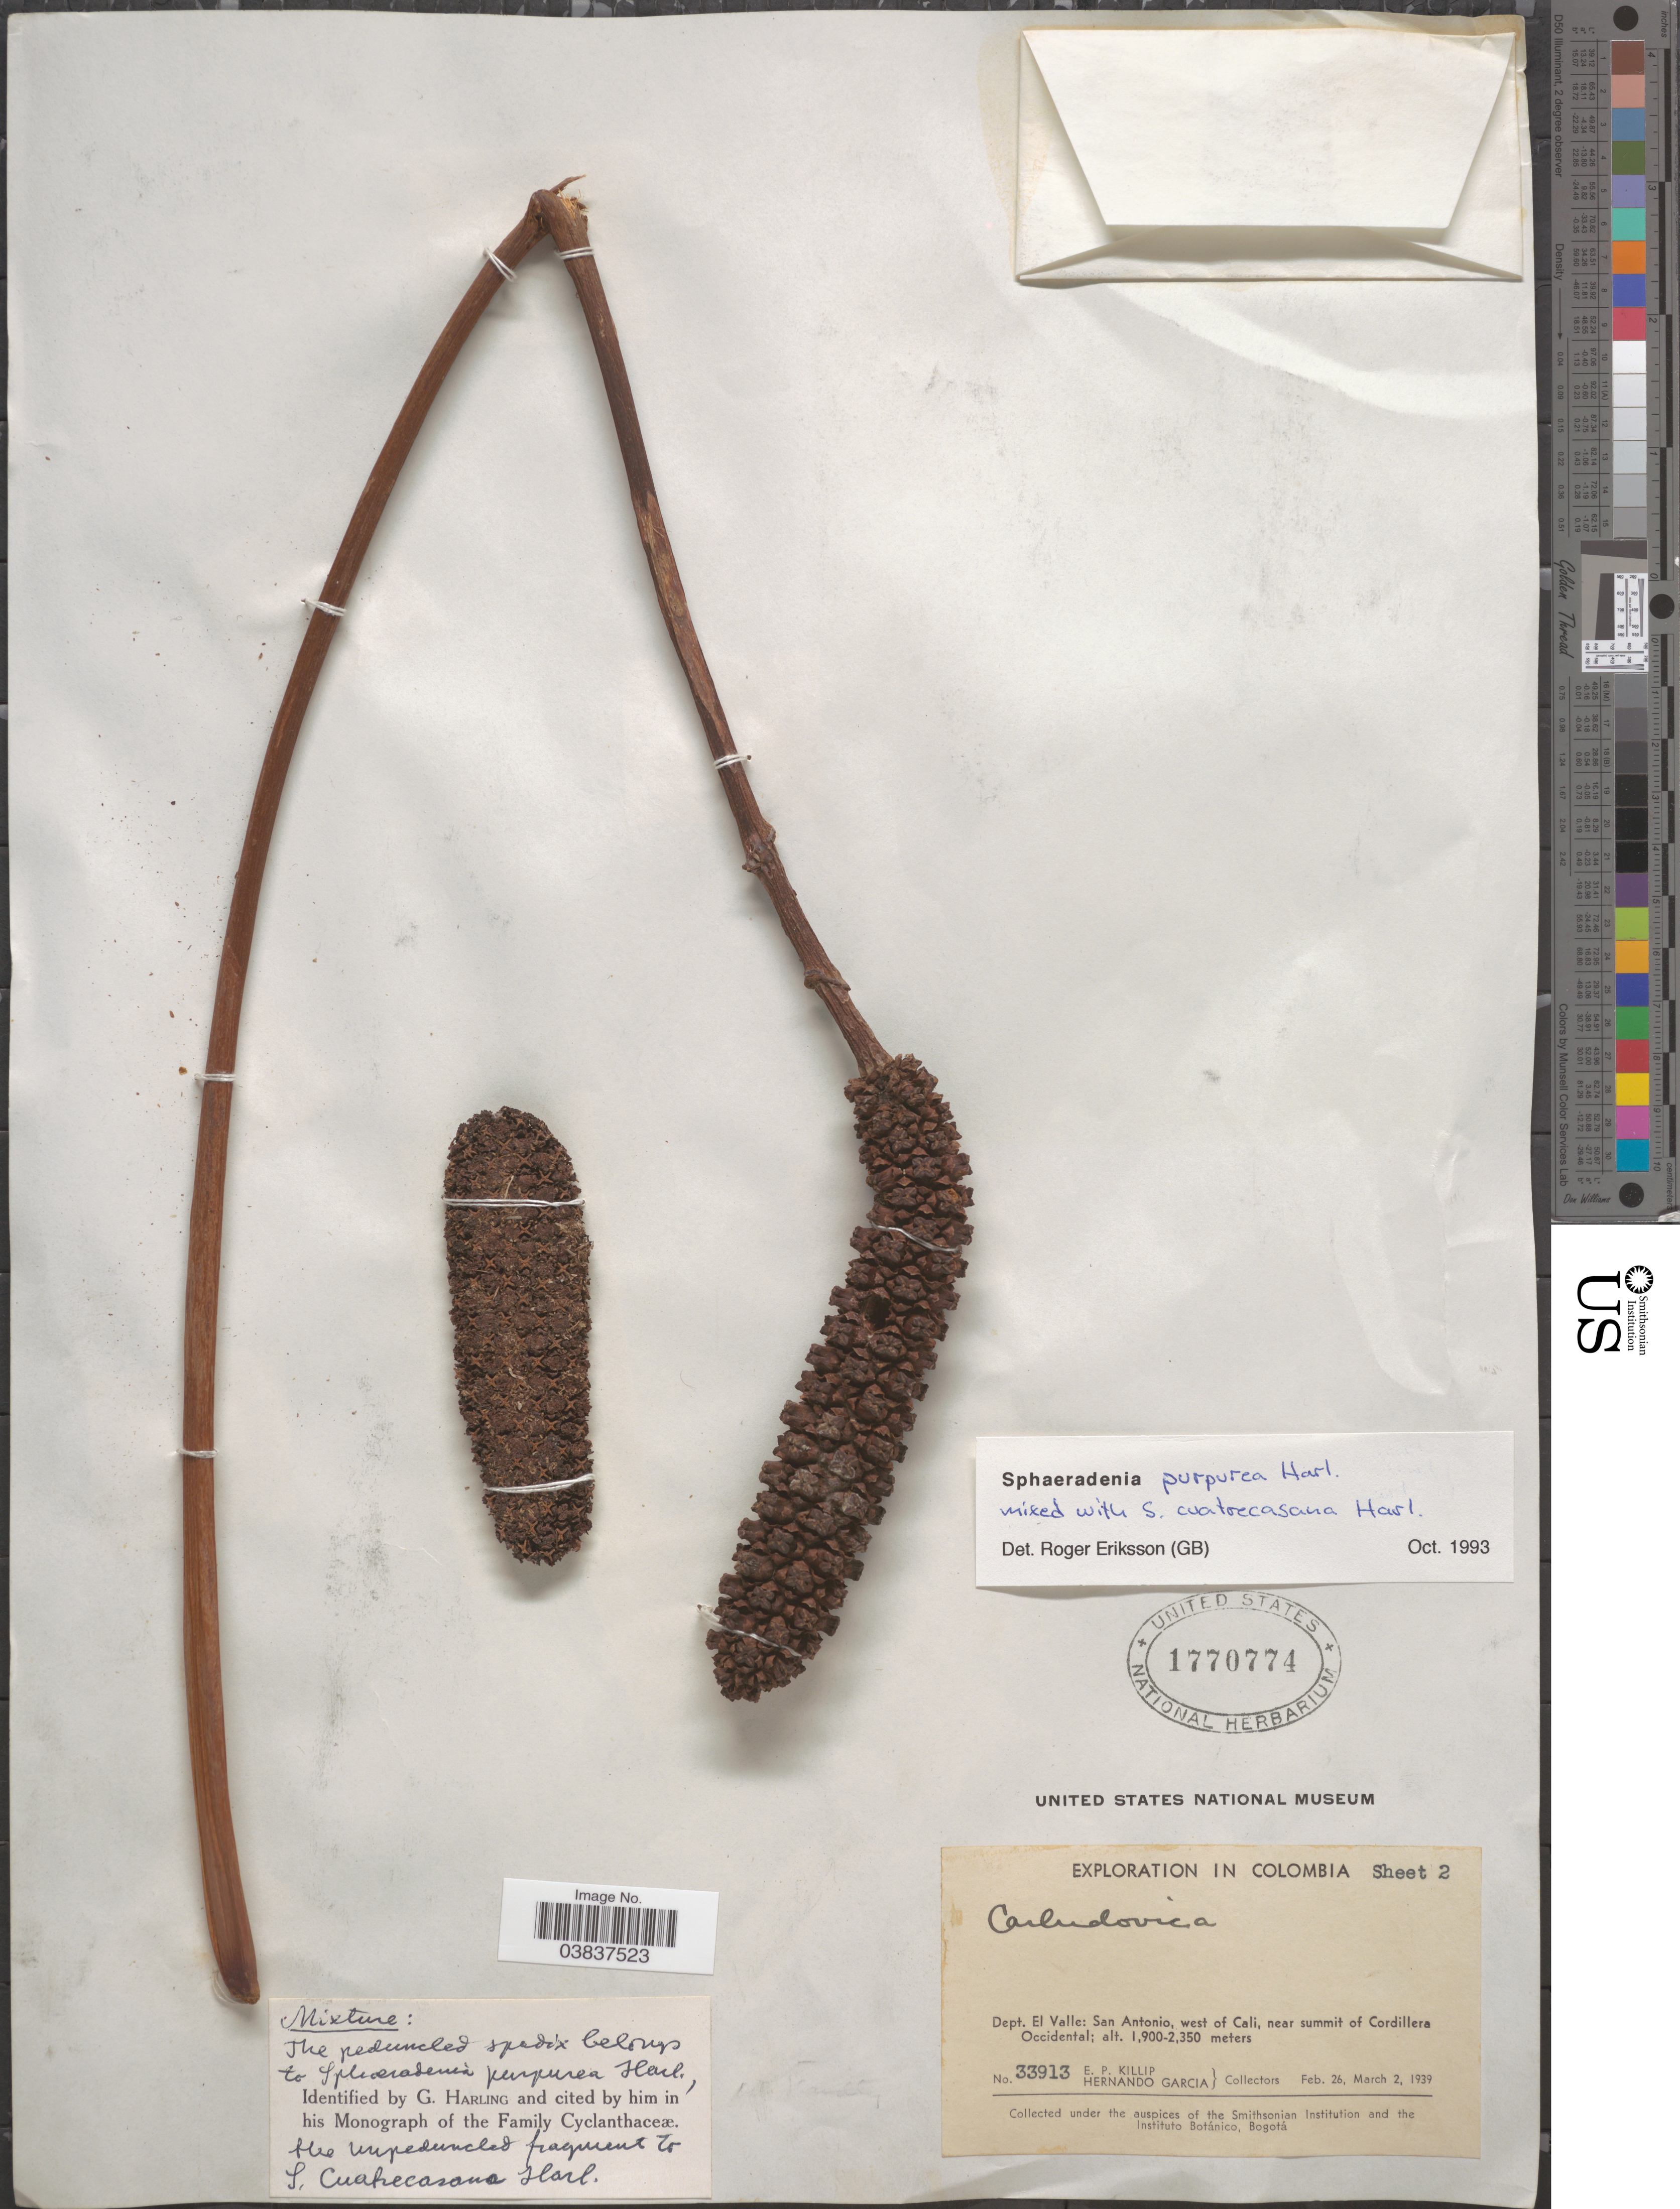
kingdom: Plantae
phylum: Tracheophyta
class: Liliopsida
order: Pandanales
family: Cyclanthaceae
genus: Sphaeradenia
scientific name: Sphaeradenia purpurea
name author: Haling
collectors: E. P. Killip & H. Garcia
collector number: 33913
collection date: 1939-02-26/1939-03-02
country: Colombia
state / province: Valle del Cauca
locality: Dept. El Valle; San Antonio, west of Cali, near summit of Cordillera Occidental.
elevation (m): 1900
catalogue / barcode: US 1770774